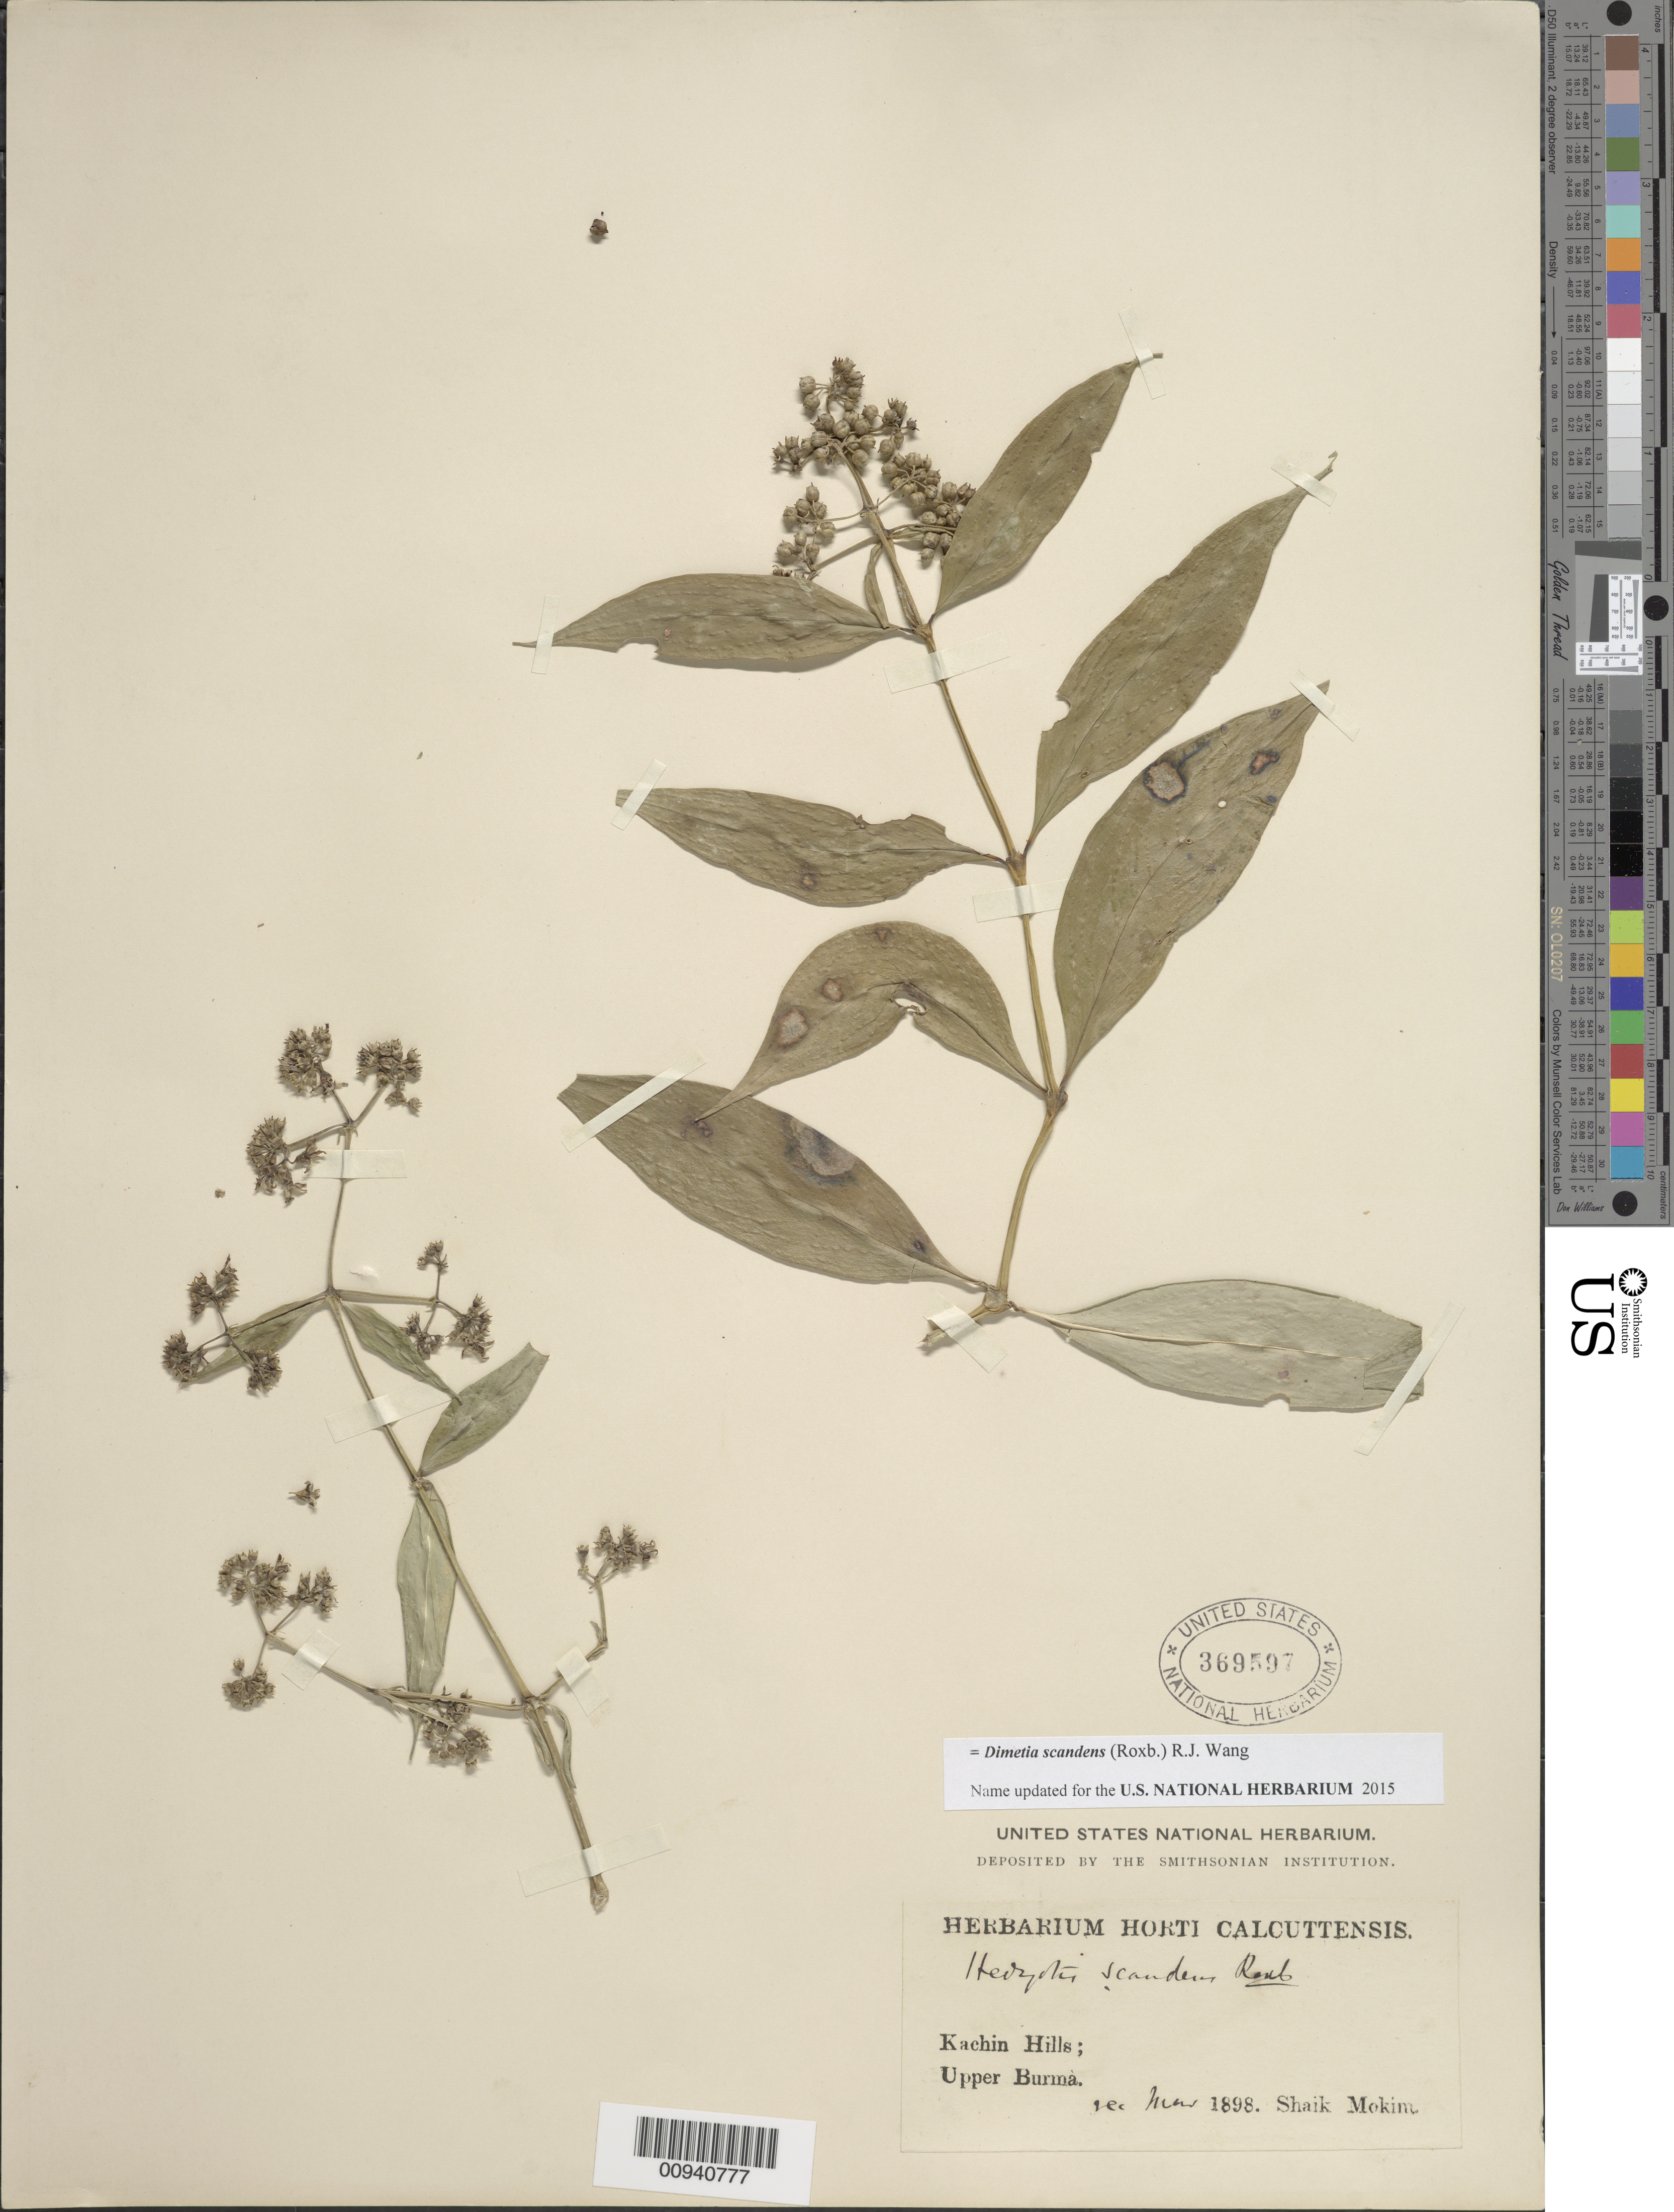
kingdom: Plantae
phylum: Tracheophyta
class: Magnoliopsida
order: Gentianales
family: Rubiaceae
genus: Hedyotis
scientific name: Hedyotis scandens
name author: Roxb.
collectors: S. Mokim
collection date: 1898-03-02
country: Myanmar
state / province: Kachin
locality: Kachin Hills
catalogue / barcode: US 369597